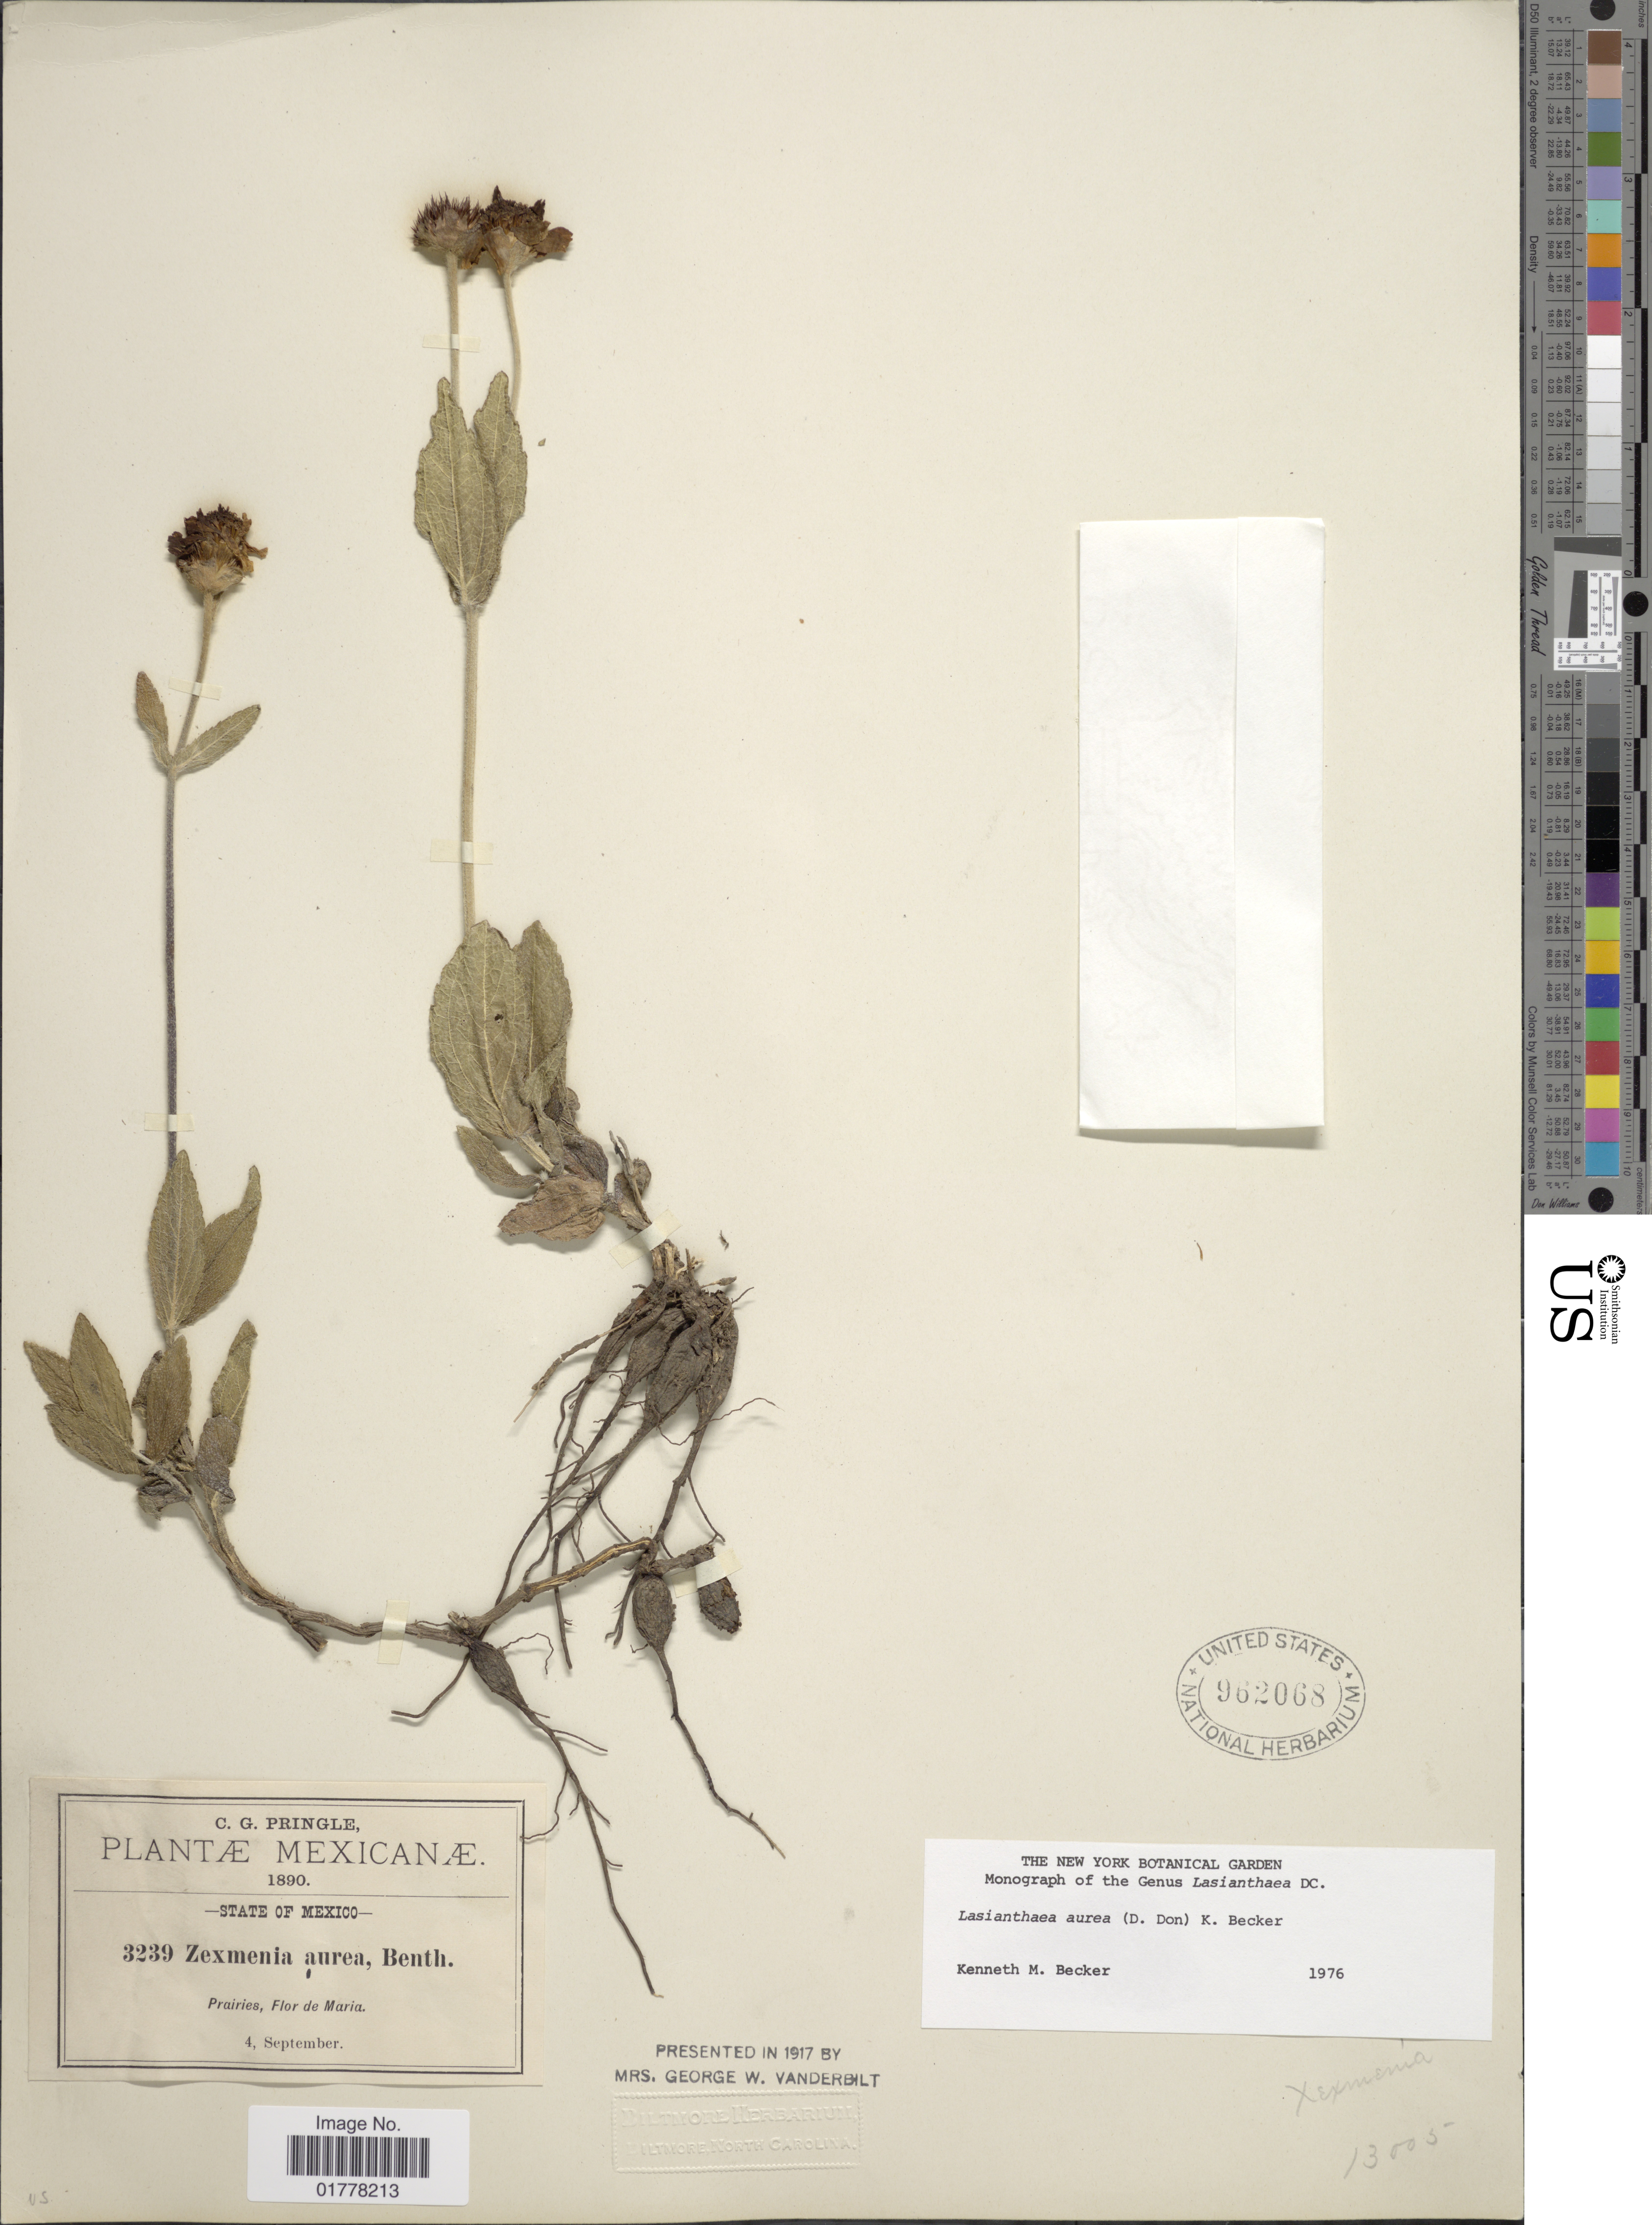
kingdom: Plantae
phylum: Tracheophyta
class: Magnoliopsida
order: Asterales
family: Asteraceae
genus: Lasianthaea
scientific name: Lasianthaea aurea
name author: (D. Don) K.M. Becker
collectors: C. G. Pringle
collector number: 3239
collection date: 1890-09-04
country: Mexico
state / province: México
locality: State of Mexico. Prairies, Flor de Maria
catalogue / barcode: US 962068